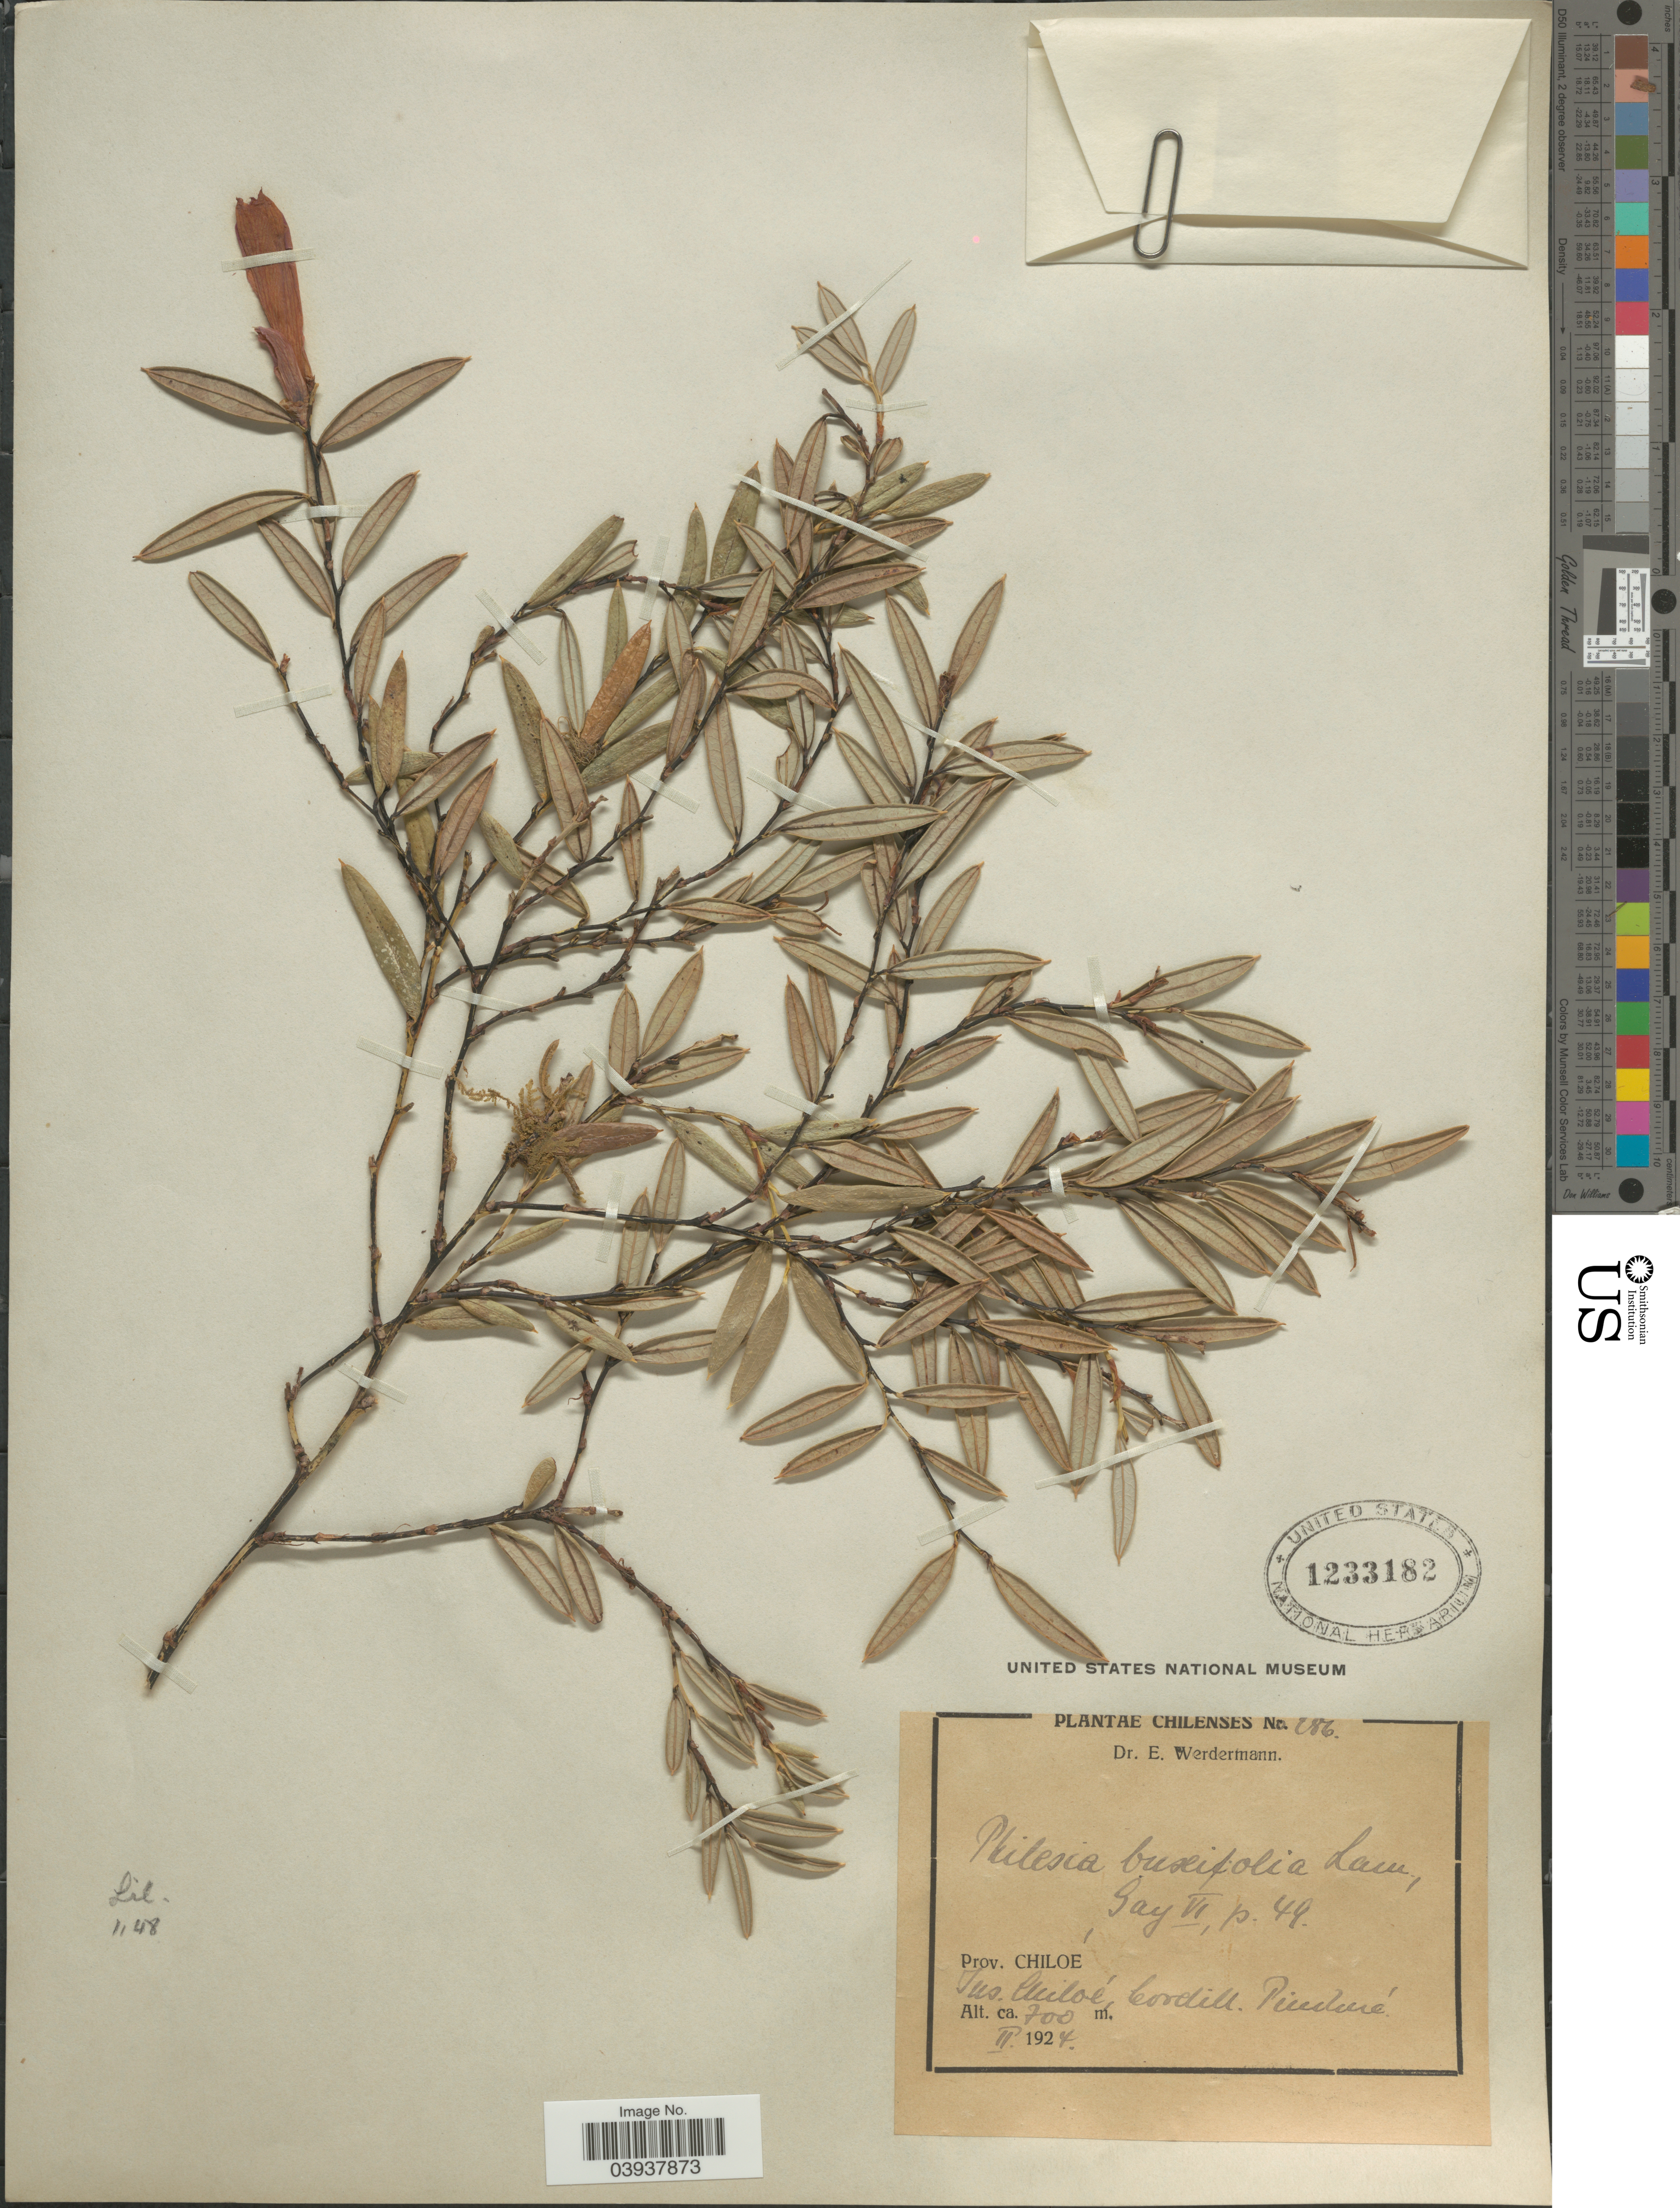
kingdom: Plantae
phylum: Tracheophyta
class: Liliopsida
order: Liliales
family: Philesiaceae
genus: Philesia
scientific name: Philesia buxifolia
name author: Poir.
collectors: E. Wedermann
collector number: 286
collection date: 1924-02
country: Chile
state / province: Arica y Parinacota (XV)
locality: Prov. Chiloé. Ins. Chiloé, Cordill. Pintué.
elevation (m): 700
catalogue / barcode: US 1233182